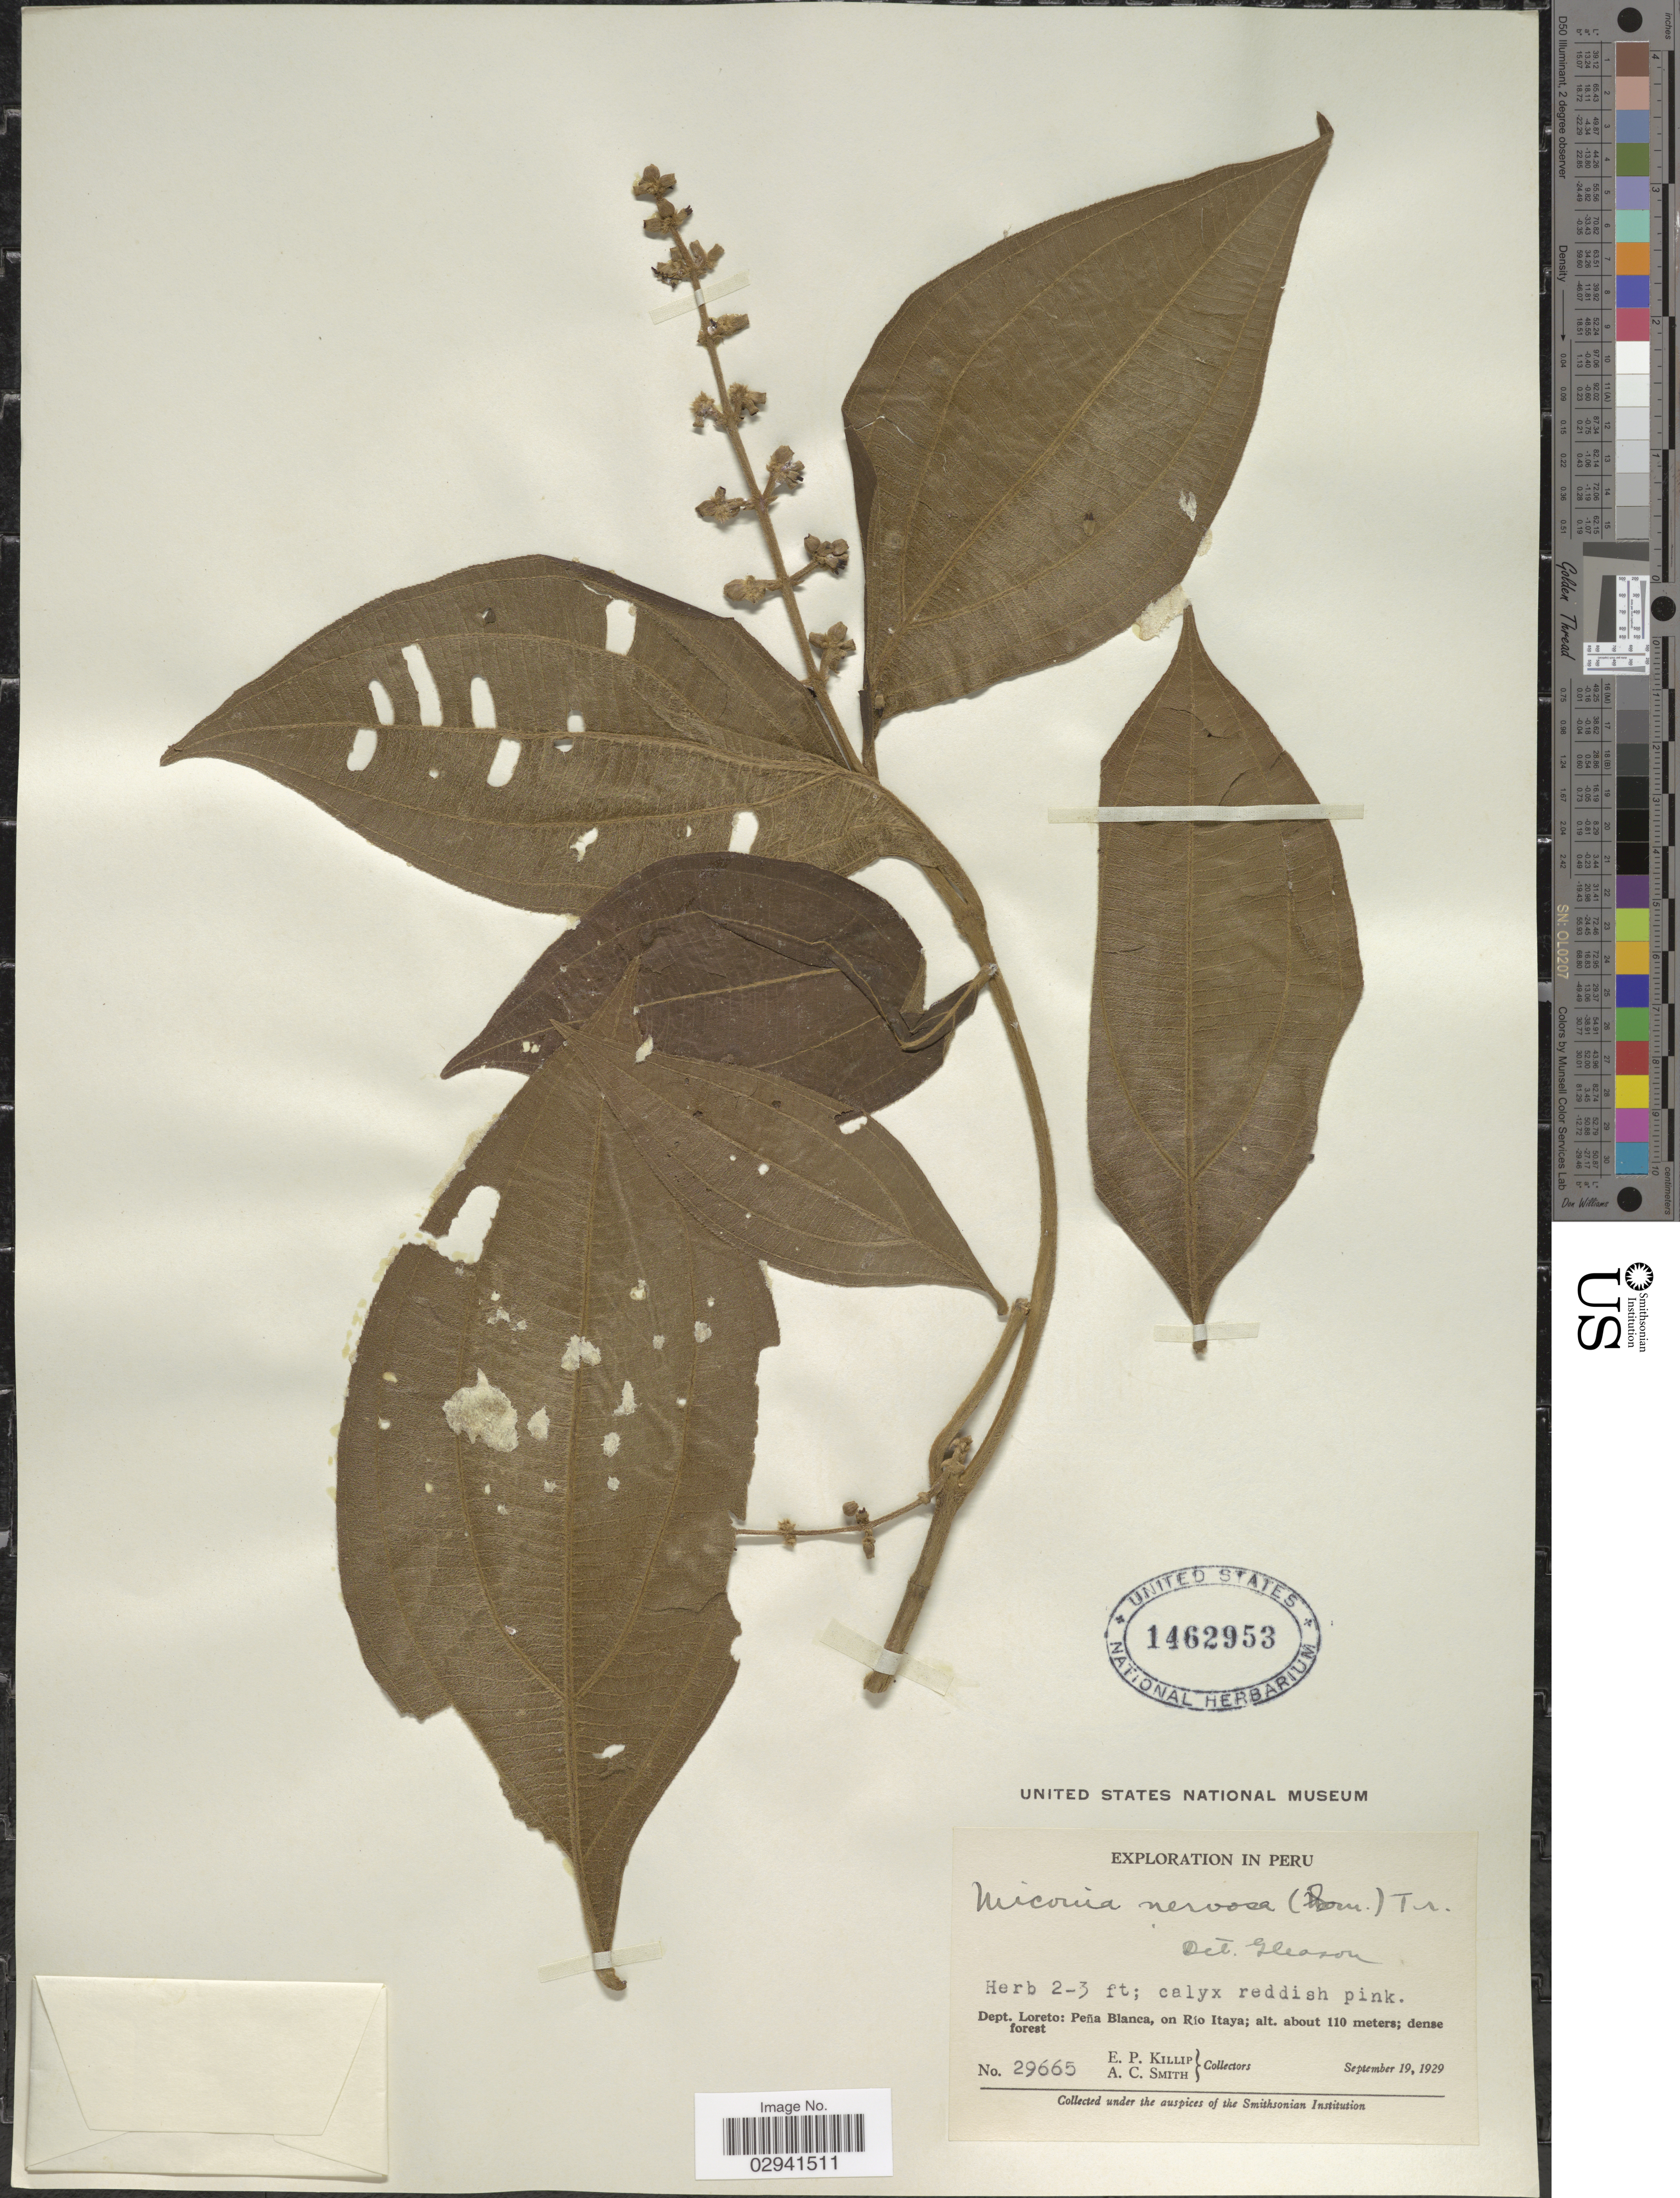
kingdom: Plantae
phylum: Tracheophyta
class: Magnoliopsida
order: Myrtales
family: Melastomataceae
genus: Miconia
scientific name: Miconia nervosa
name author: (Sm.) Triana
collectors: E. P. Killip & A. C. Smith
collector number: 29665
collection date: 1929-09-19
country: Peru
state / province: Loreto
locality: Dept. Loreto, Peña Blanca, on Río Itaya.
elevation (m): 110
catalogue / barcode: US 1462953